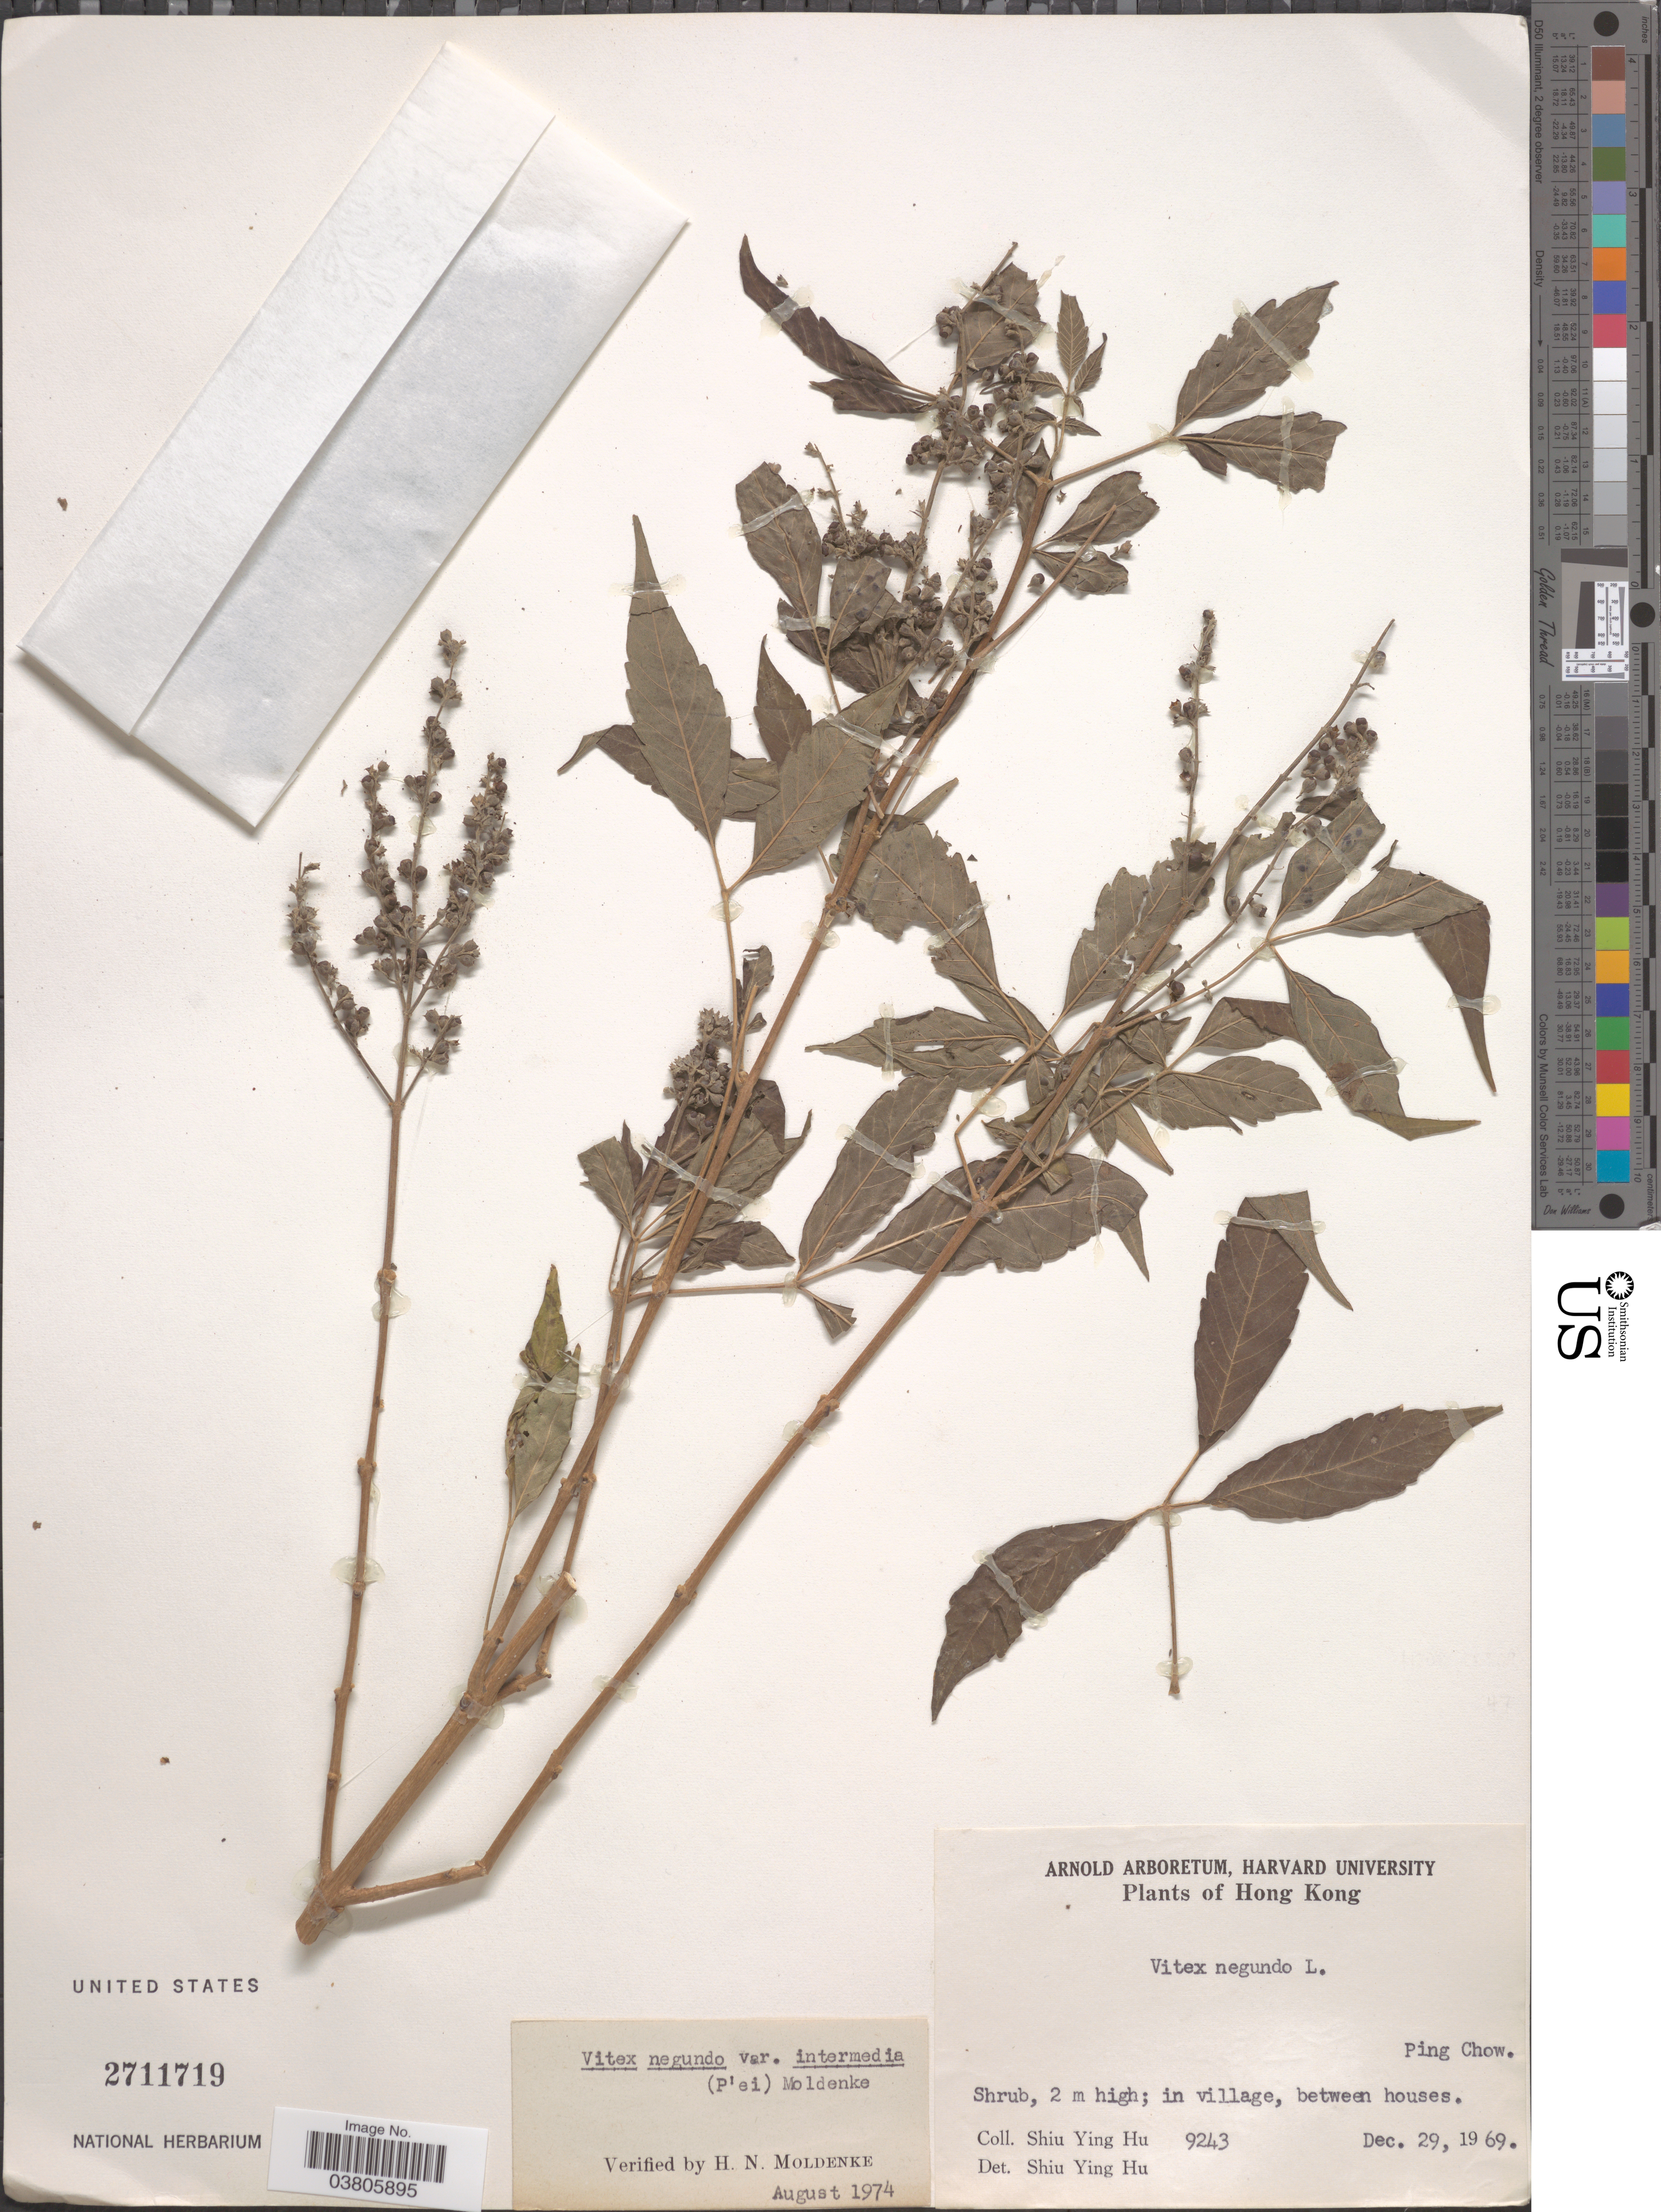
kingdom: Plantae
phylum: Tracheophyta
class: Magnoliopsida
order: Lamiales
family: Lamiaceae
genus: Vitex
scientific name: Vitex negundo var. intermedia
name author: (C. Pei) Moldenke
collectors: S. Y. Hu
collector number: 9243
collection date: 1969-12-29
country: China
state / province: Hong Kong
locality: Ping Chow.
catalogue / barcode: US 2711719